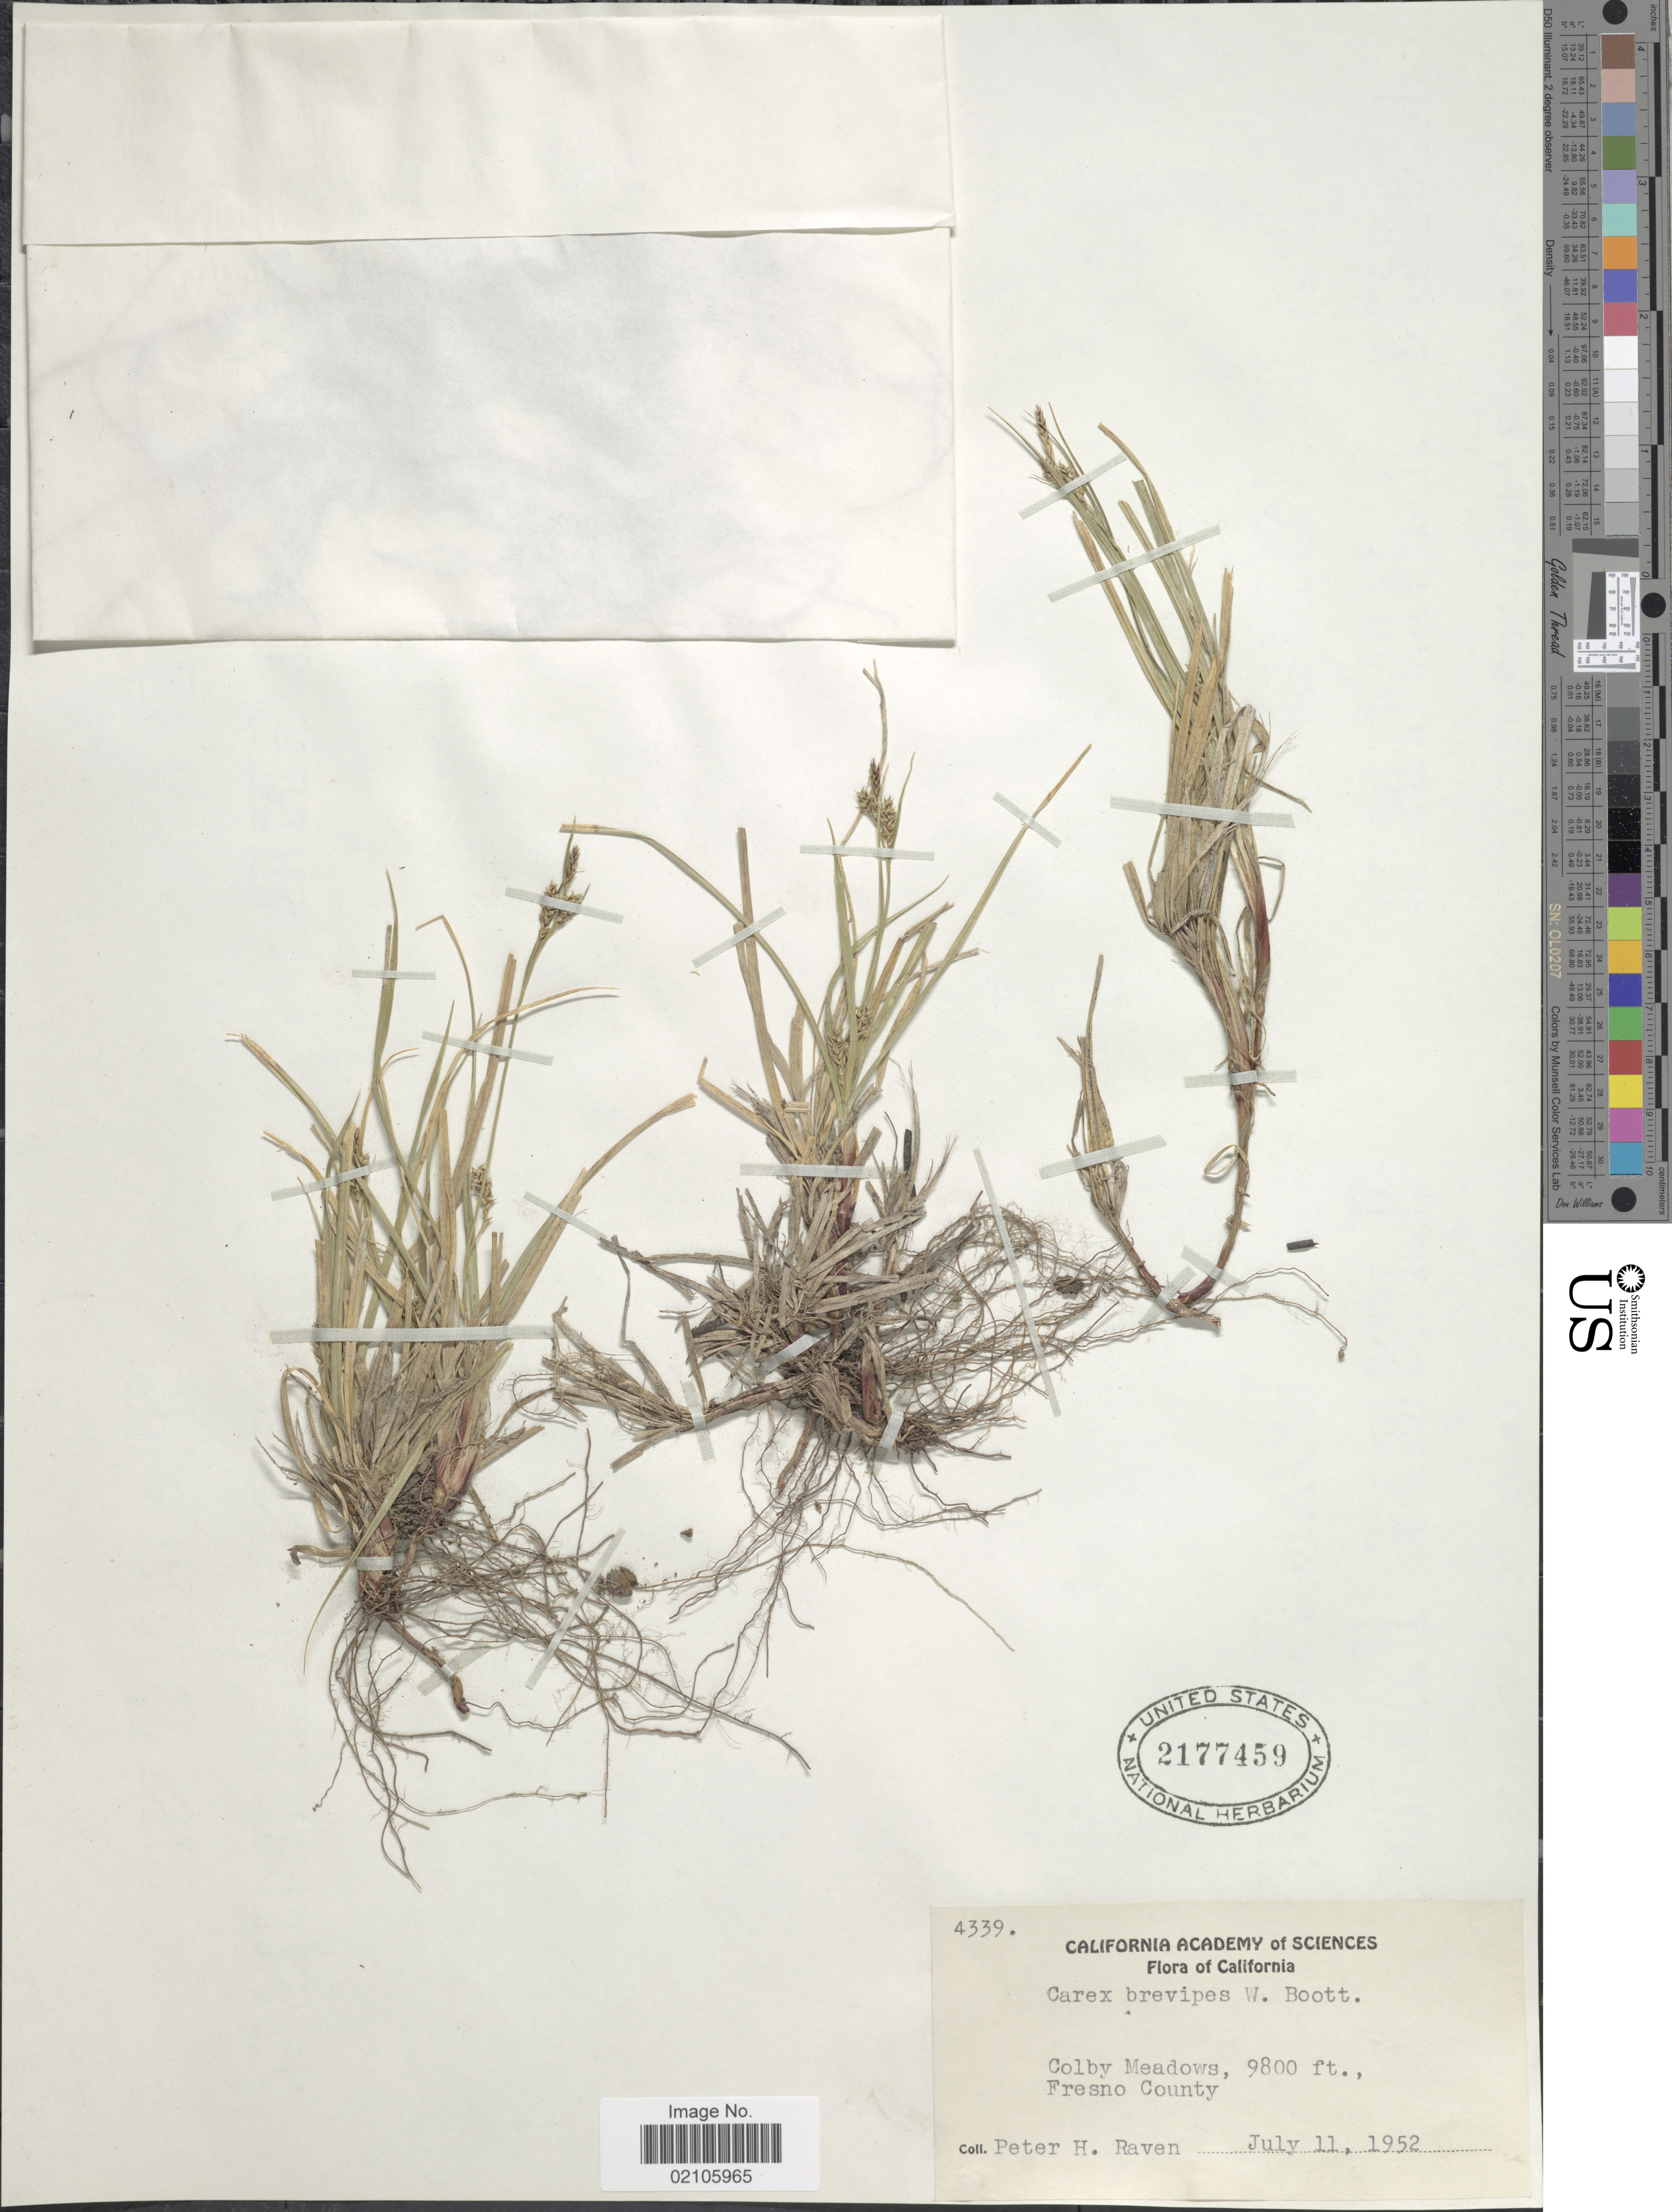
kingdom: Plantae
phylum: Tracheophyta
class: Liliopsida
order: Poales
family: Cyperaceae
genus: Carex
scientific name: Carex rossii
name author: Boott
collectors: P. Raven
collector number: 4339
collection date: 1952-07-11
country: United States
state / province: California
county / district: Fresno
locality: Colby Meadows, Fresno County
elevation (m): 2987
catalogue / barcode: US 2177459